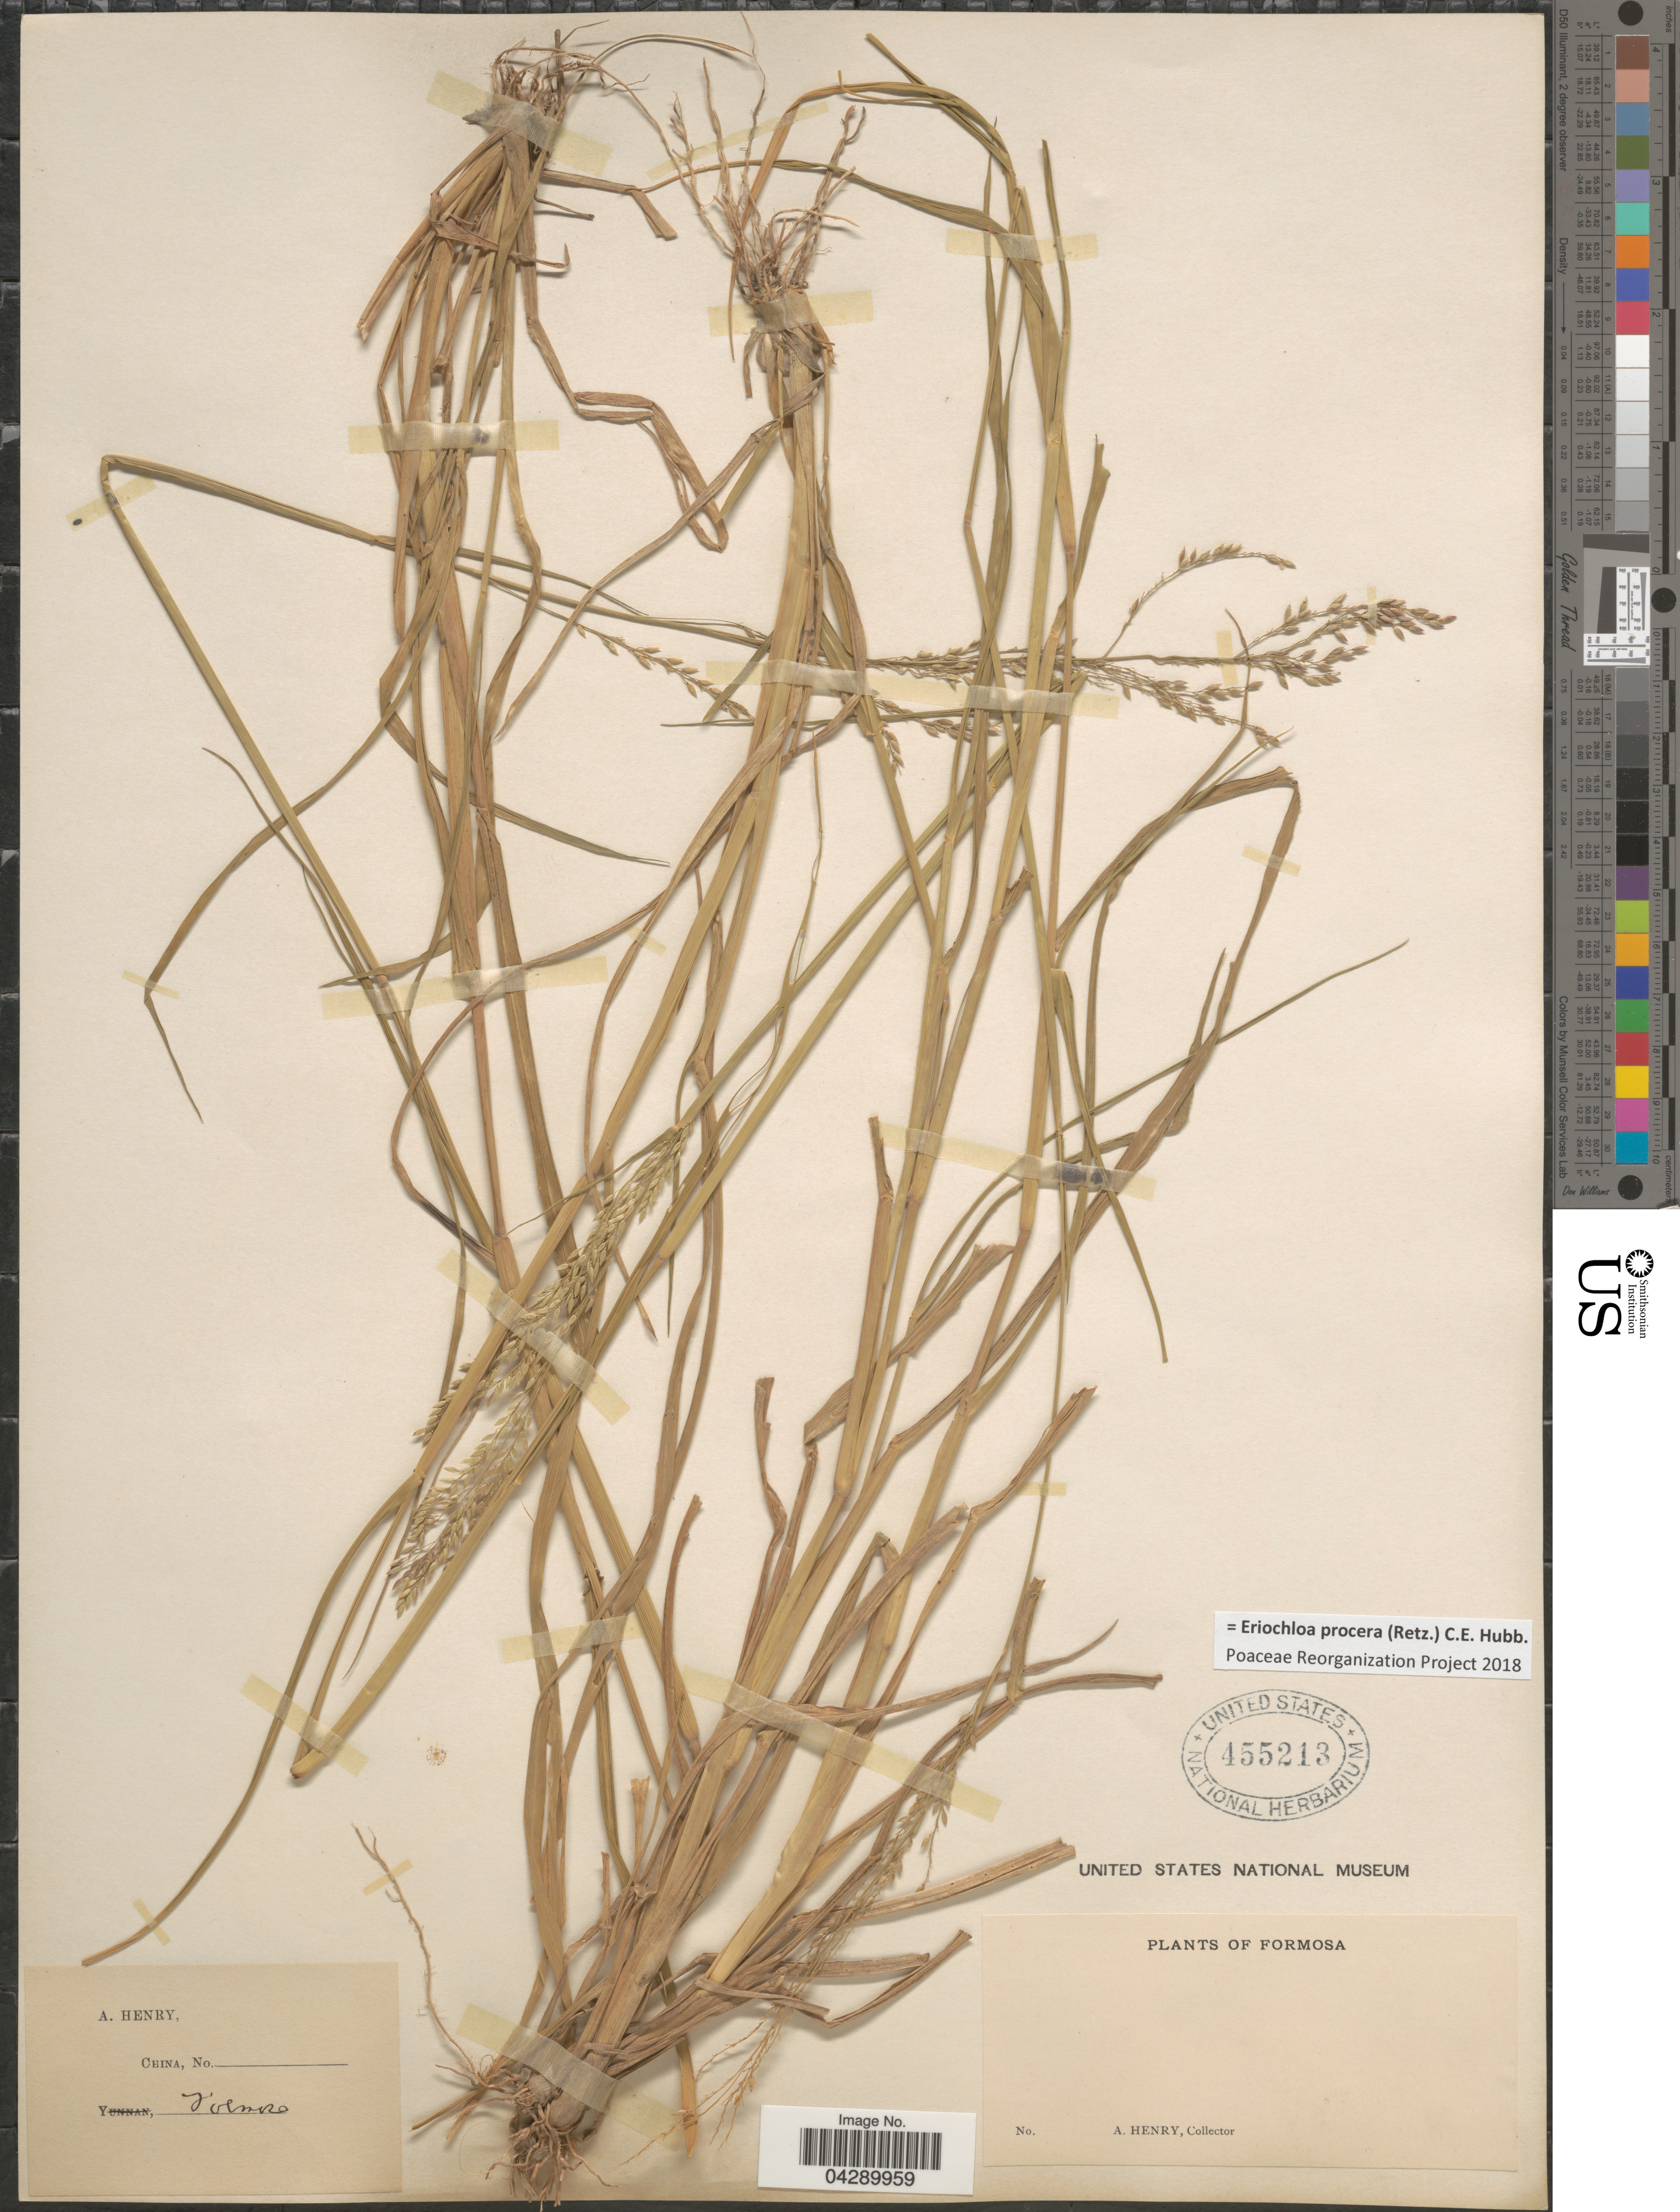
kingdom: Plantae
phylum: Tracheophyta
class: Liliopsida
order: Poales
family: Poaceae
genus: Eriochloa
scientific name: Eriochloa procera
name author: (Retz.) C.E. Hubb.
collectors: A. Henry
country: Taiwan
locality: Formosa.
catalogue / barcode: US 455213